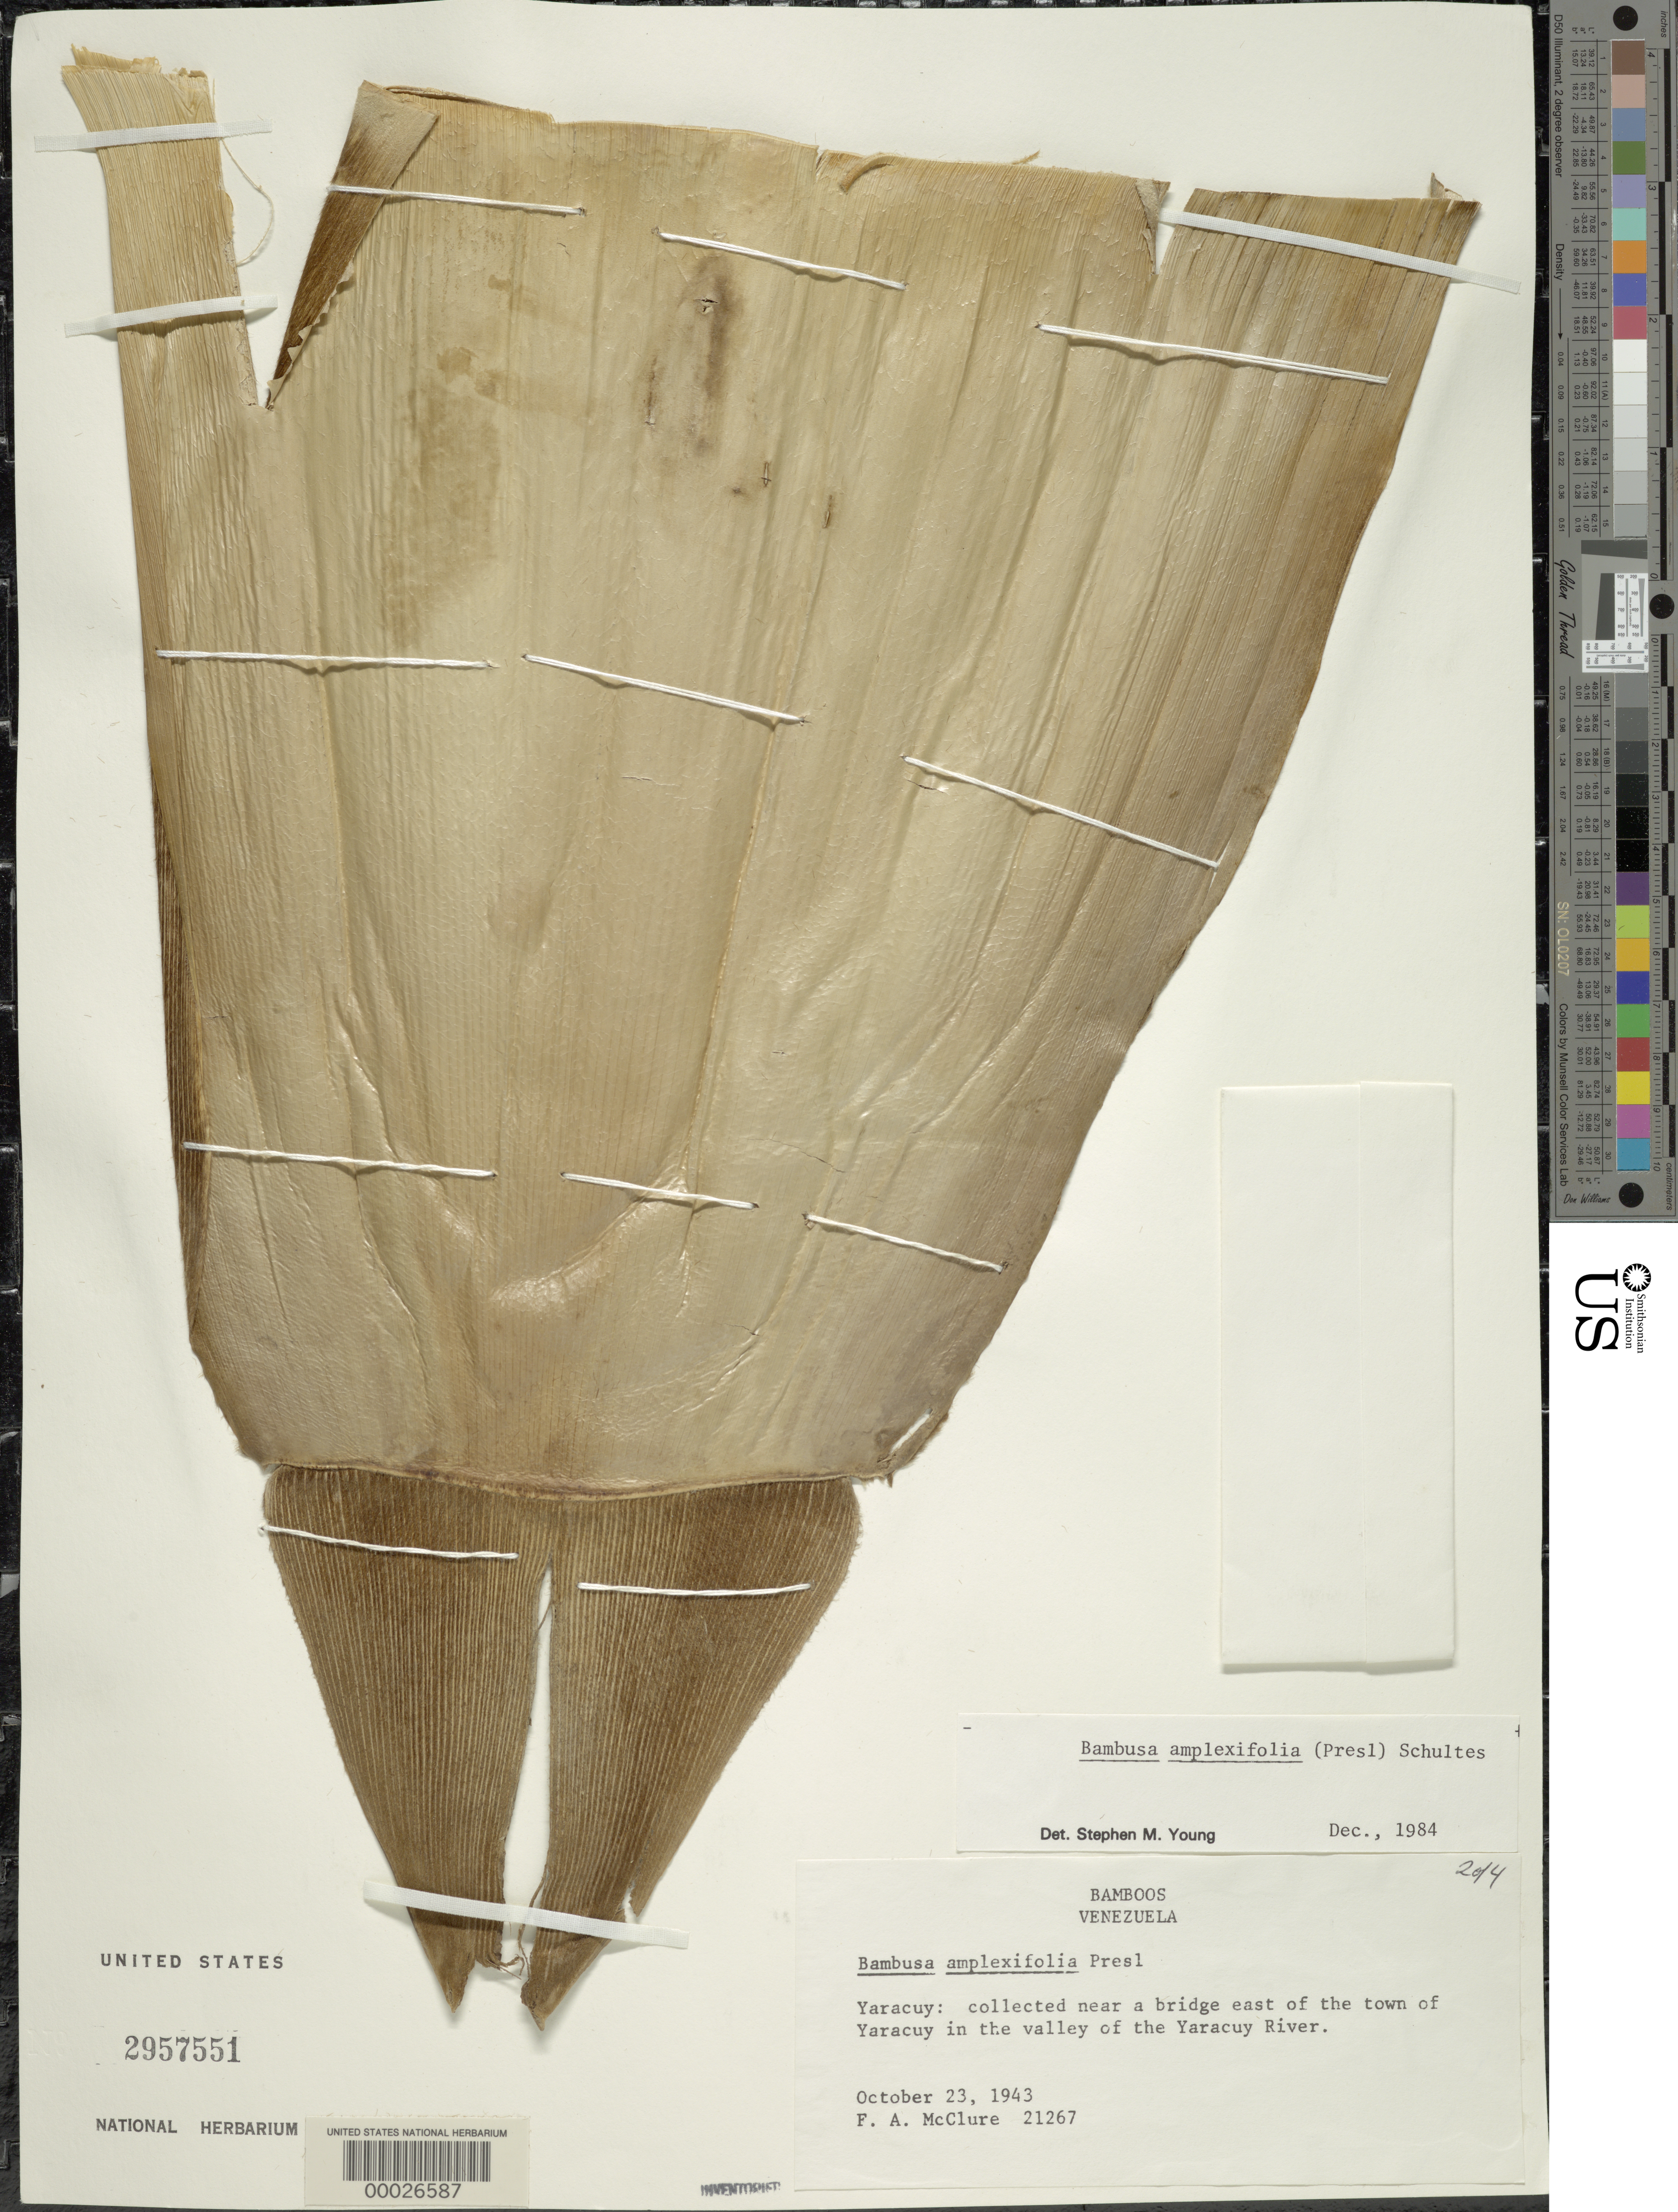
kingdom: Plantae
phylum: Tracheophyta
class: Liliopsida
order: Poales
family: Poaceae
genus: Guadua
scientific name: Guadua amplexifolia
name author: J. Presl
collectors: F. A. McClure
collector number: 21267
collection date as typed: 23 Oct 1943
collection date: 1943-10-23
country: Venezuela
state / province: Yaracuy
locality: Yaracuy, yaracuy river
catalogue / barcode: US 2957551